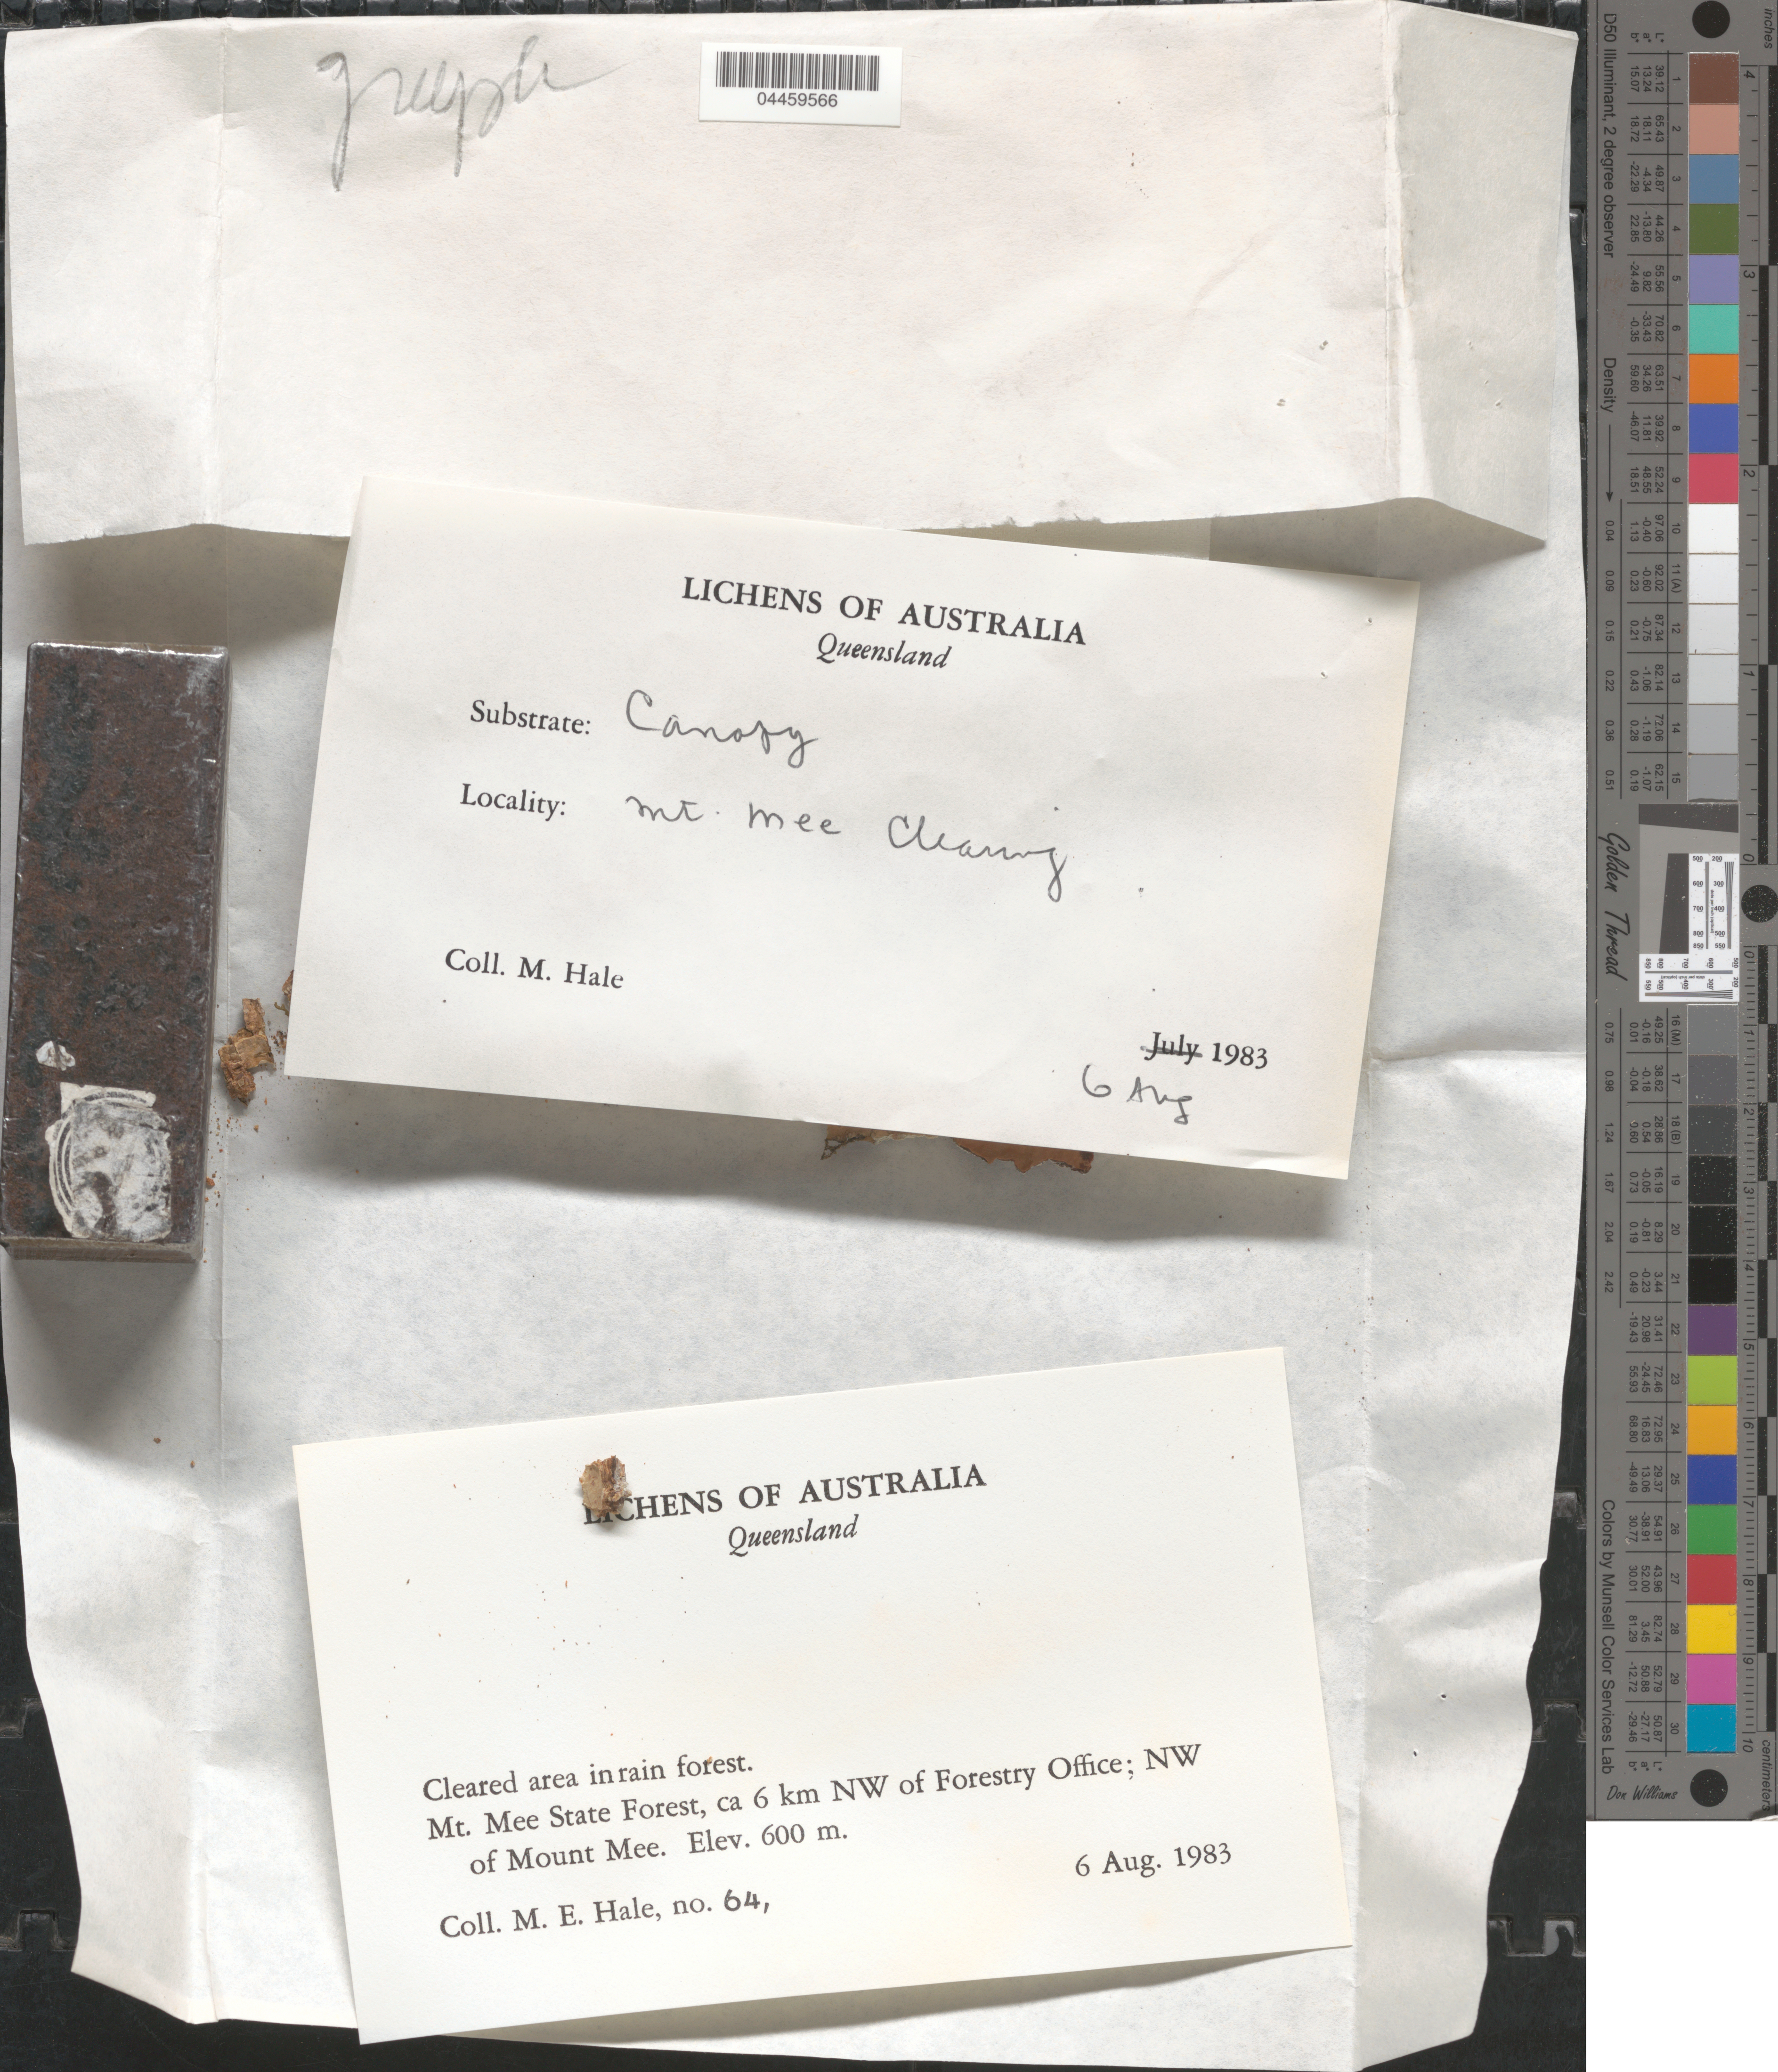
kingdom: Fungi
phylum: Ascomycota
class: Lecanoromycetes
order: Ostropales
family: Graphidaceae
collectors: M. Hale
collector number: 64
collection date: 1983-08-06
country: Australia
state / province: Queensland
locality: Mt. Mee State Forest, ca 6 km NW of Forestry Office; NW of Mount Mee.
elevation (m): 600